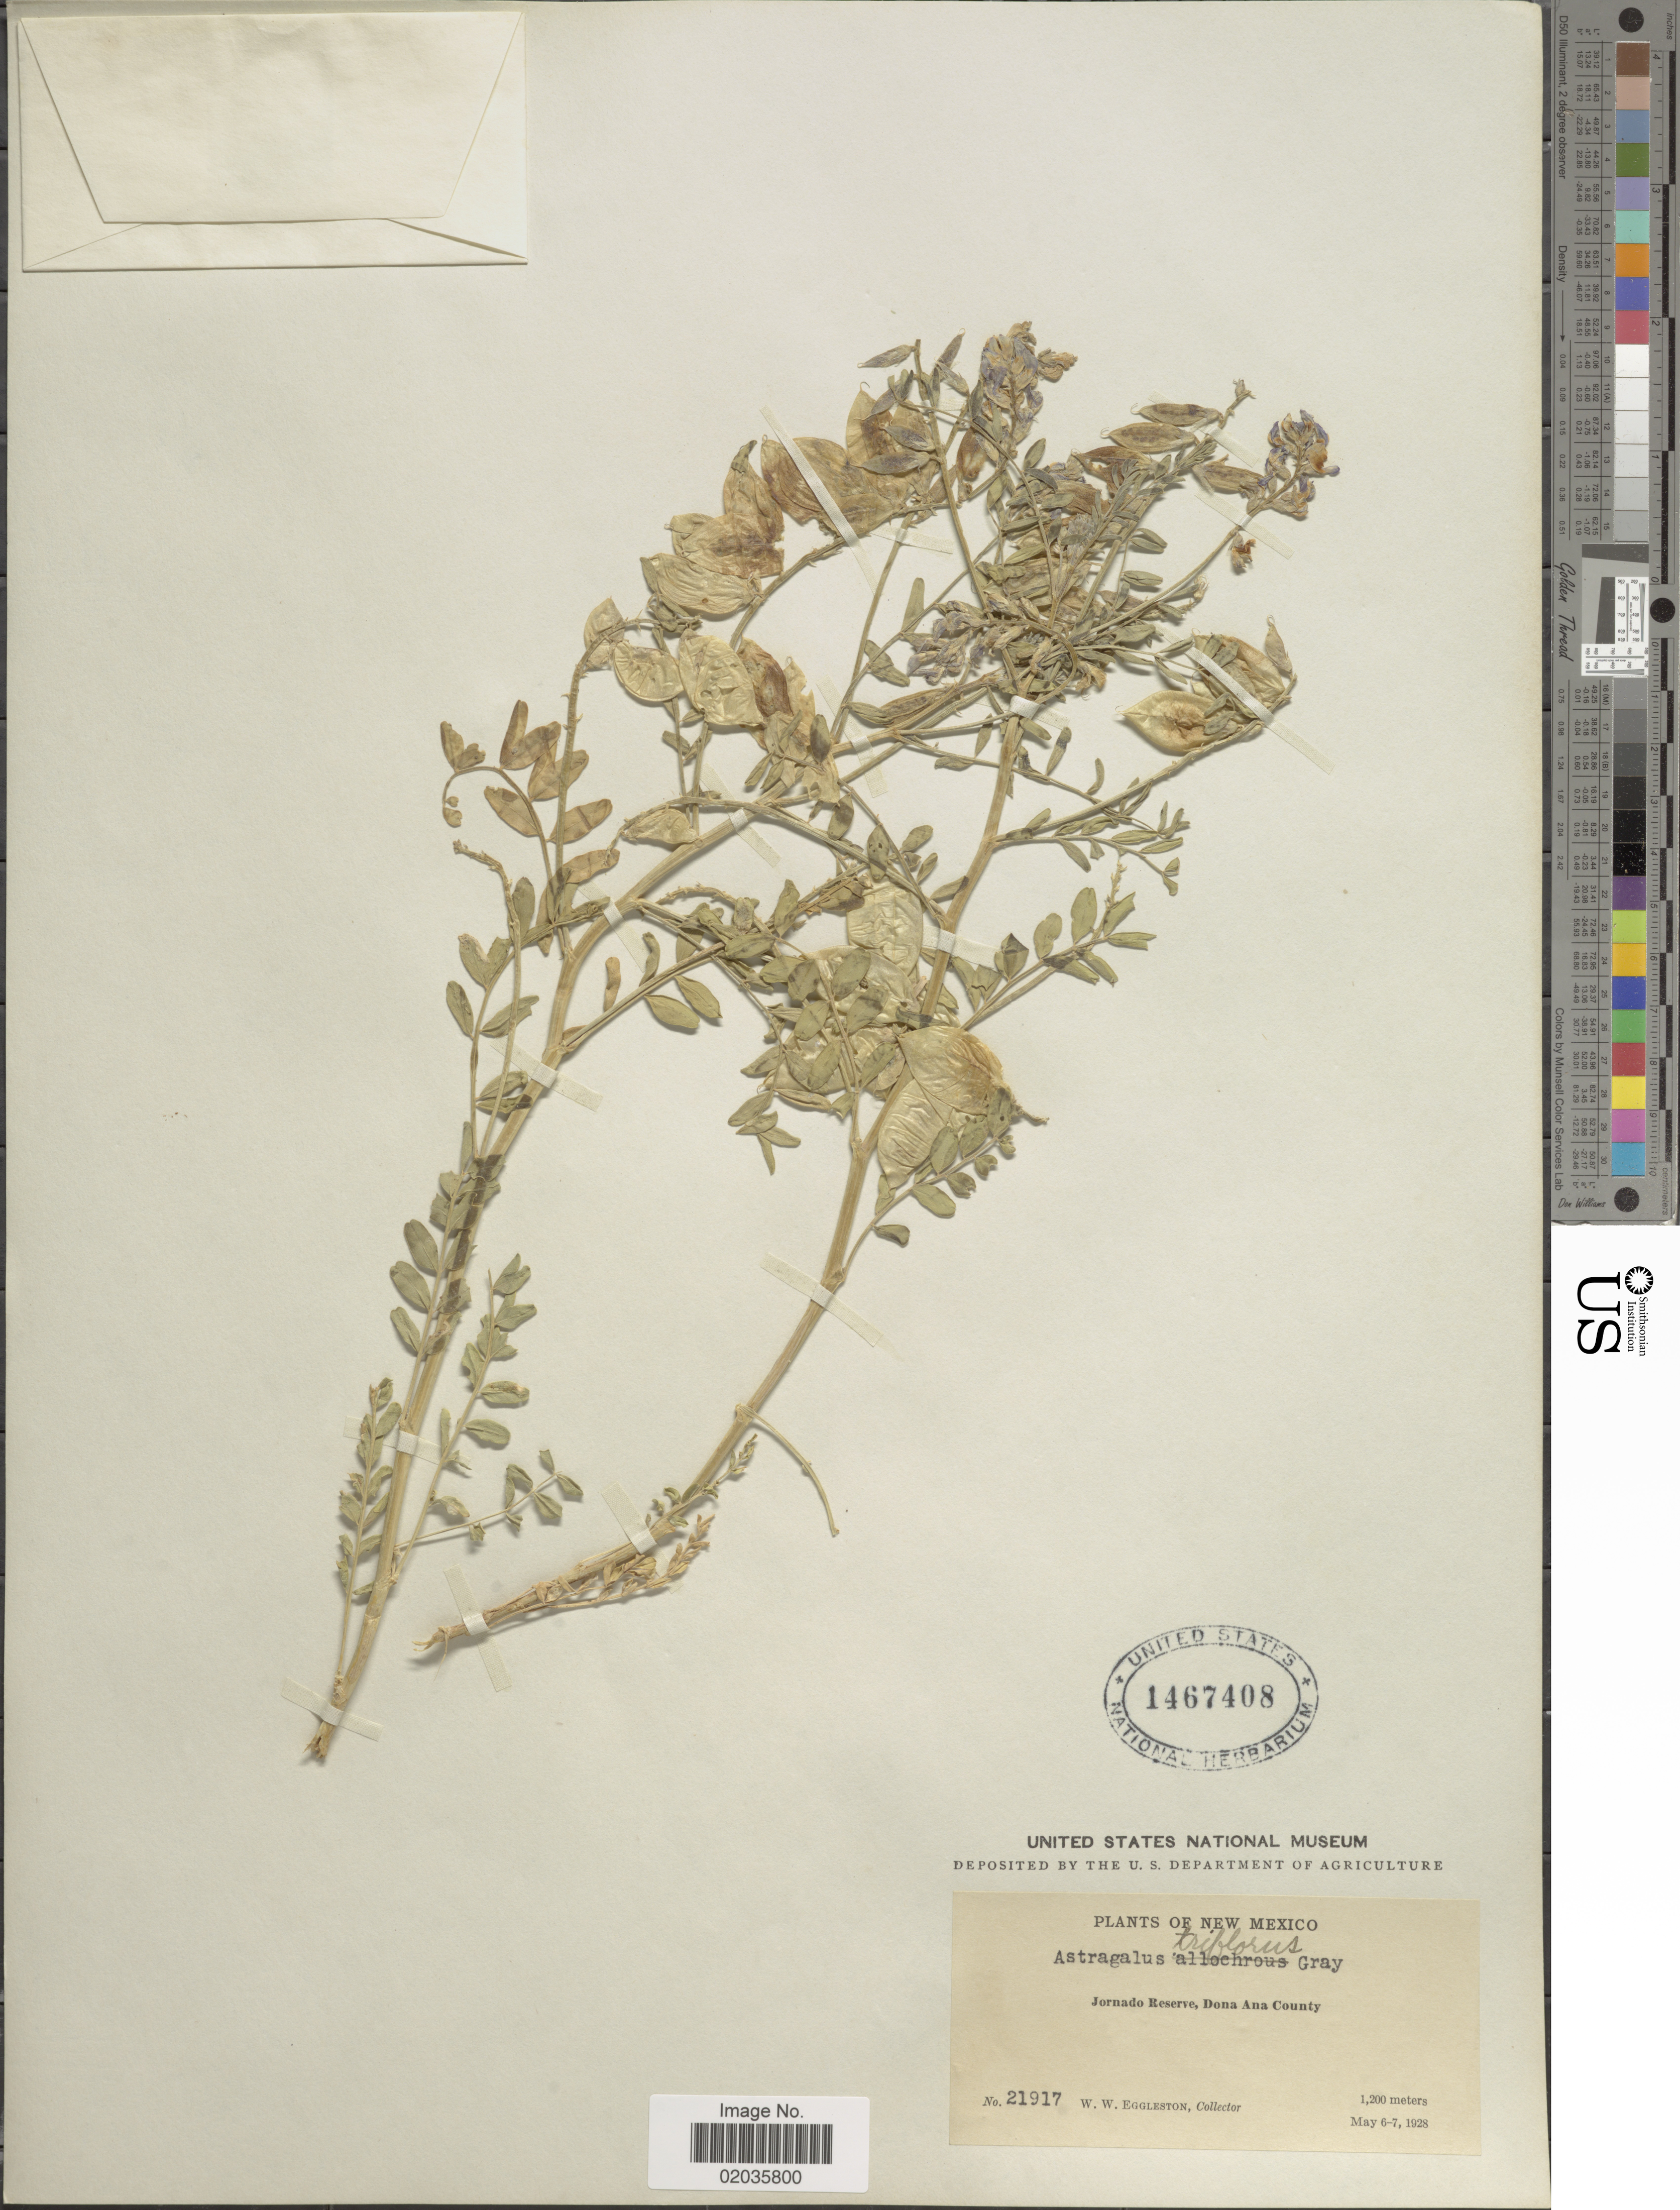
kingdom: Plantae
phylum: Tracheophyta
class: Magnoliopsida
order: Fabales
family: Fabaceae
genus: Astragalus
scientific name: Astragalus wootonii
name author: E. Sheld.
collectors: W. W. Eggleston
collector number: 21917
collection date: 1928-05-06/1928-05-07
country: United States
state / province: New Mexico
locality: Jornado Reserve, Dona Ana County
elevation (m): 1200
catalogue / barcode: US 1467408